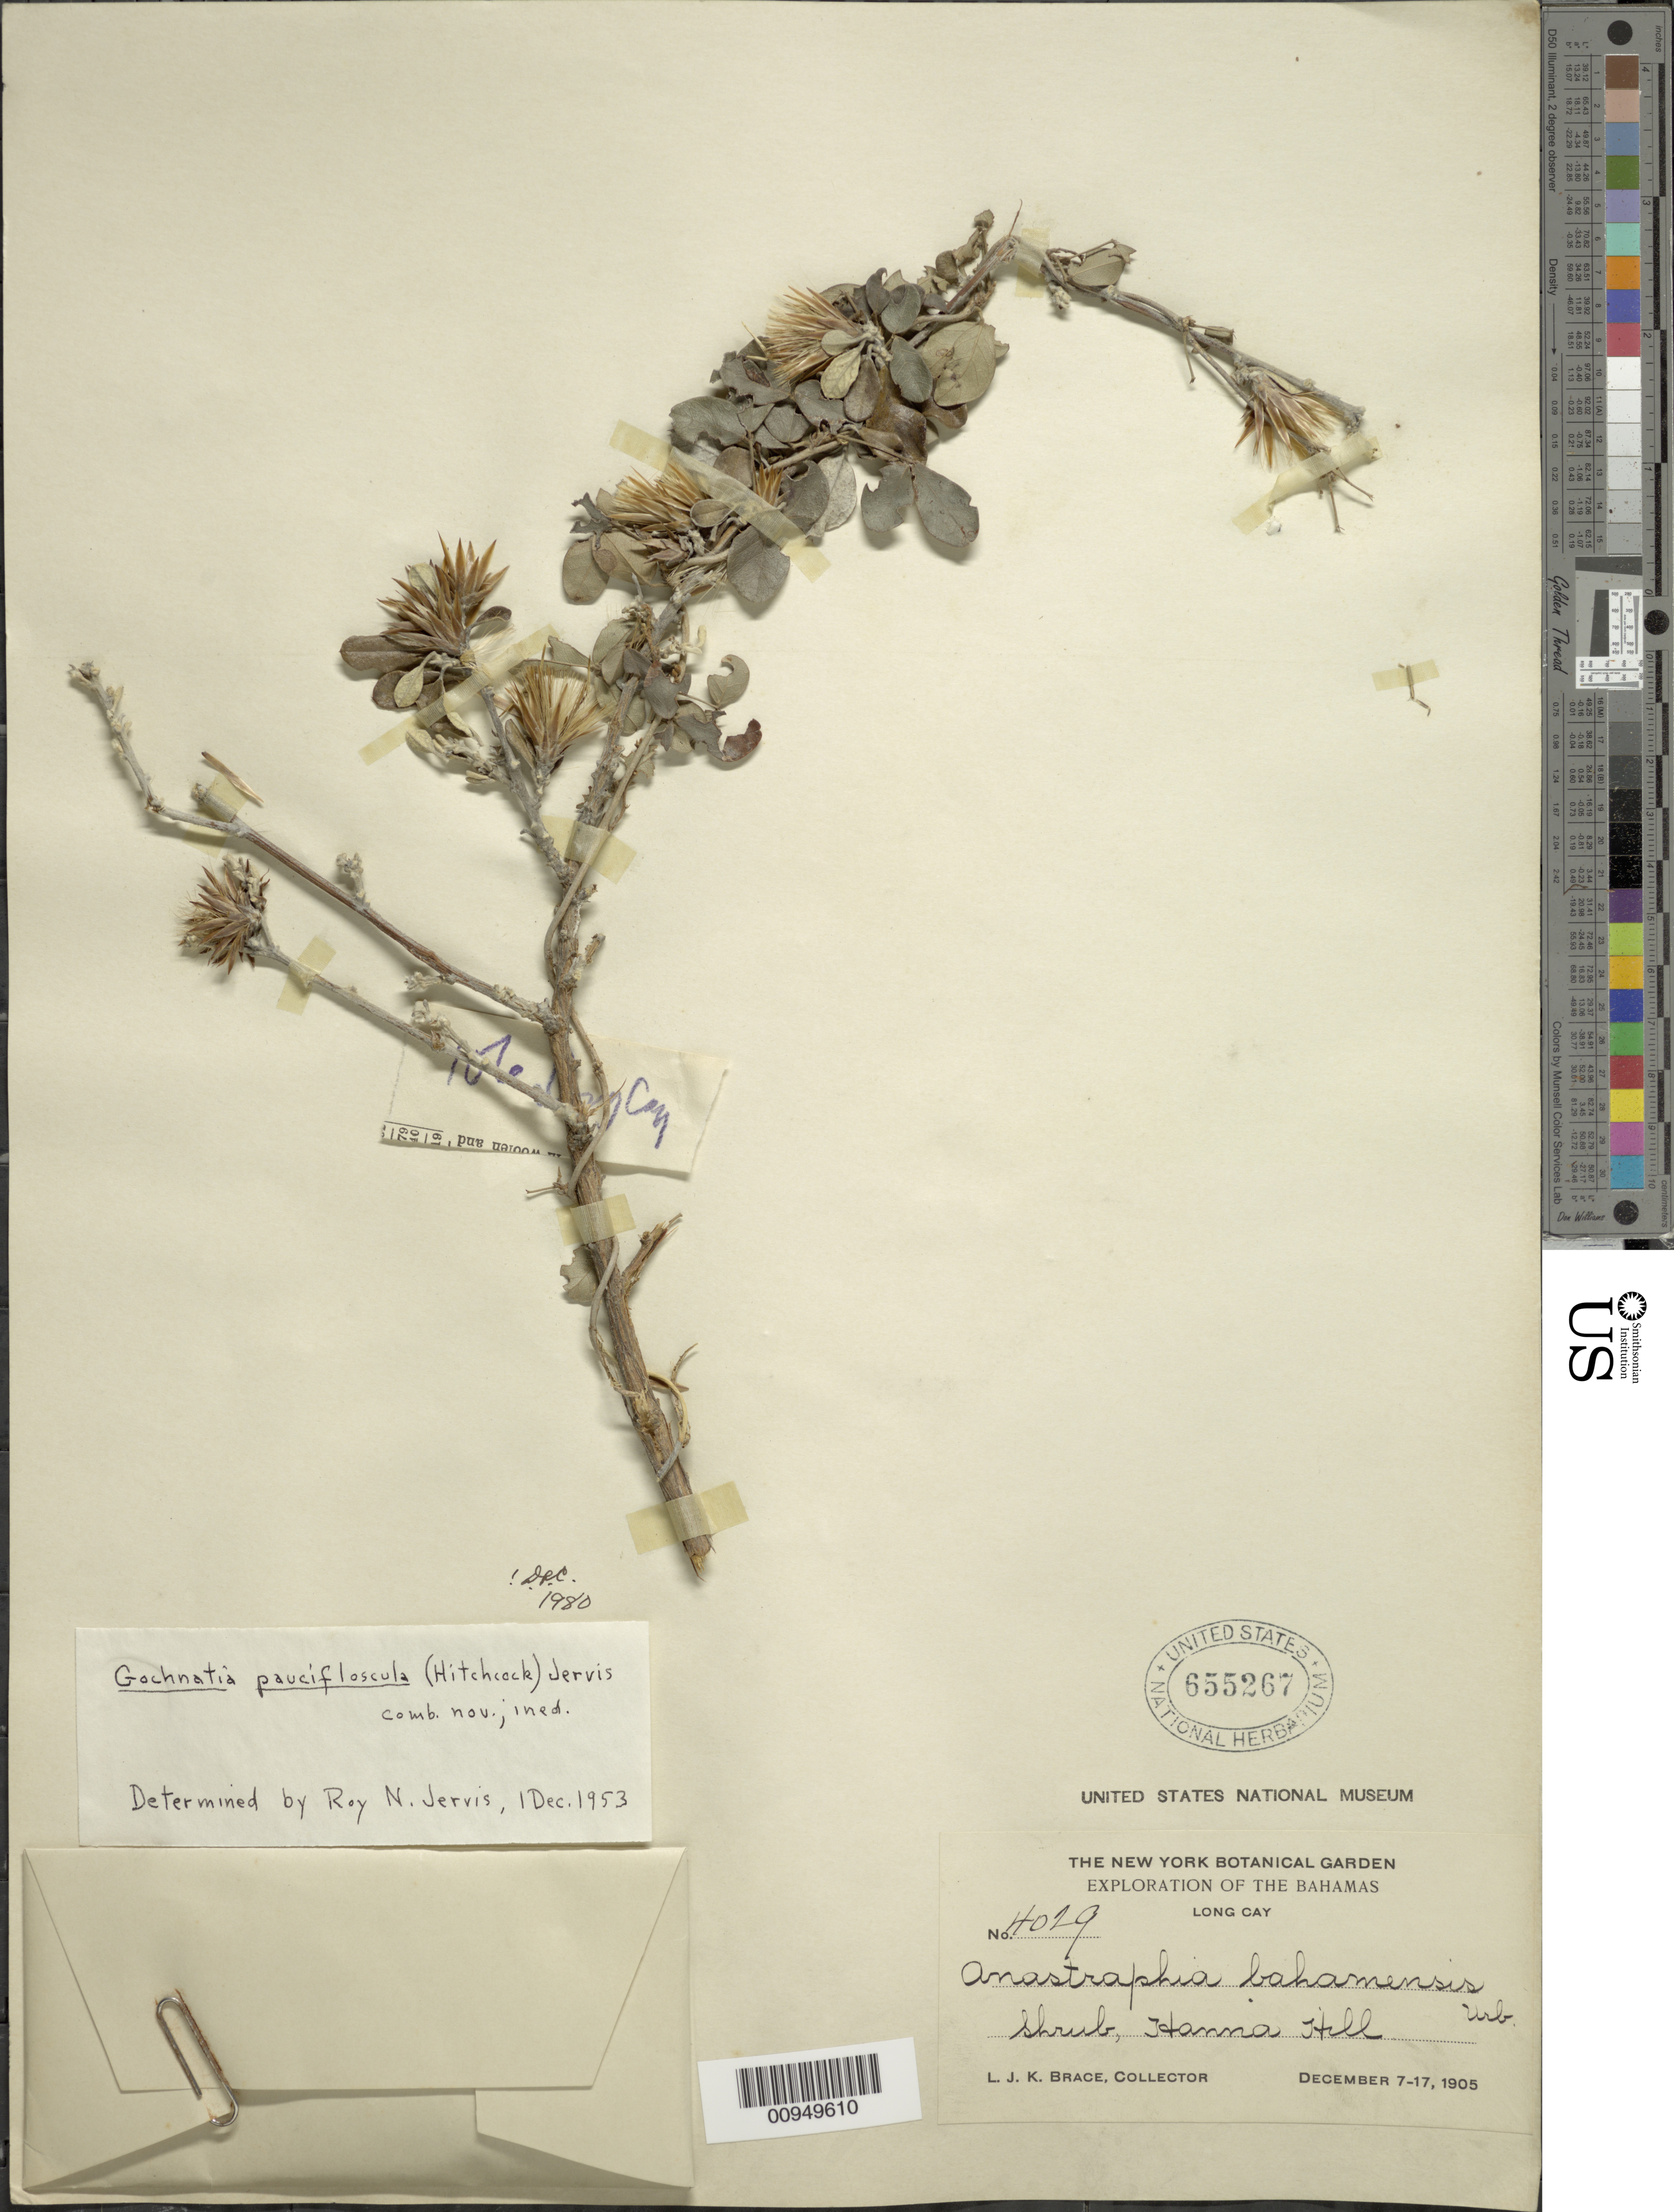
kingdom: Plantae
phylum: Tracheophyta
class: Magnoliopsida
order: Asterales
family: Asteraceae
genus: Anastraphia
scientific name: Anastraphia pauciflosculosa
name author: C. Wright ex Hitchc.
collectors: L. J. K. Brace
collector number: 4029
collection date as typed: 07 Dec 1905 to 17 Dec 1905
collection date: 1905-12-07/1905-12-17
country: Bahamas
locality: Long Cay, Hamma Hill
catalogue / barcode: US 655267